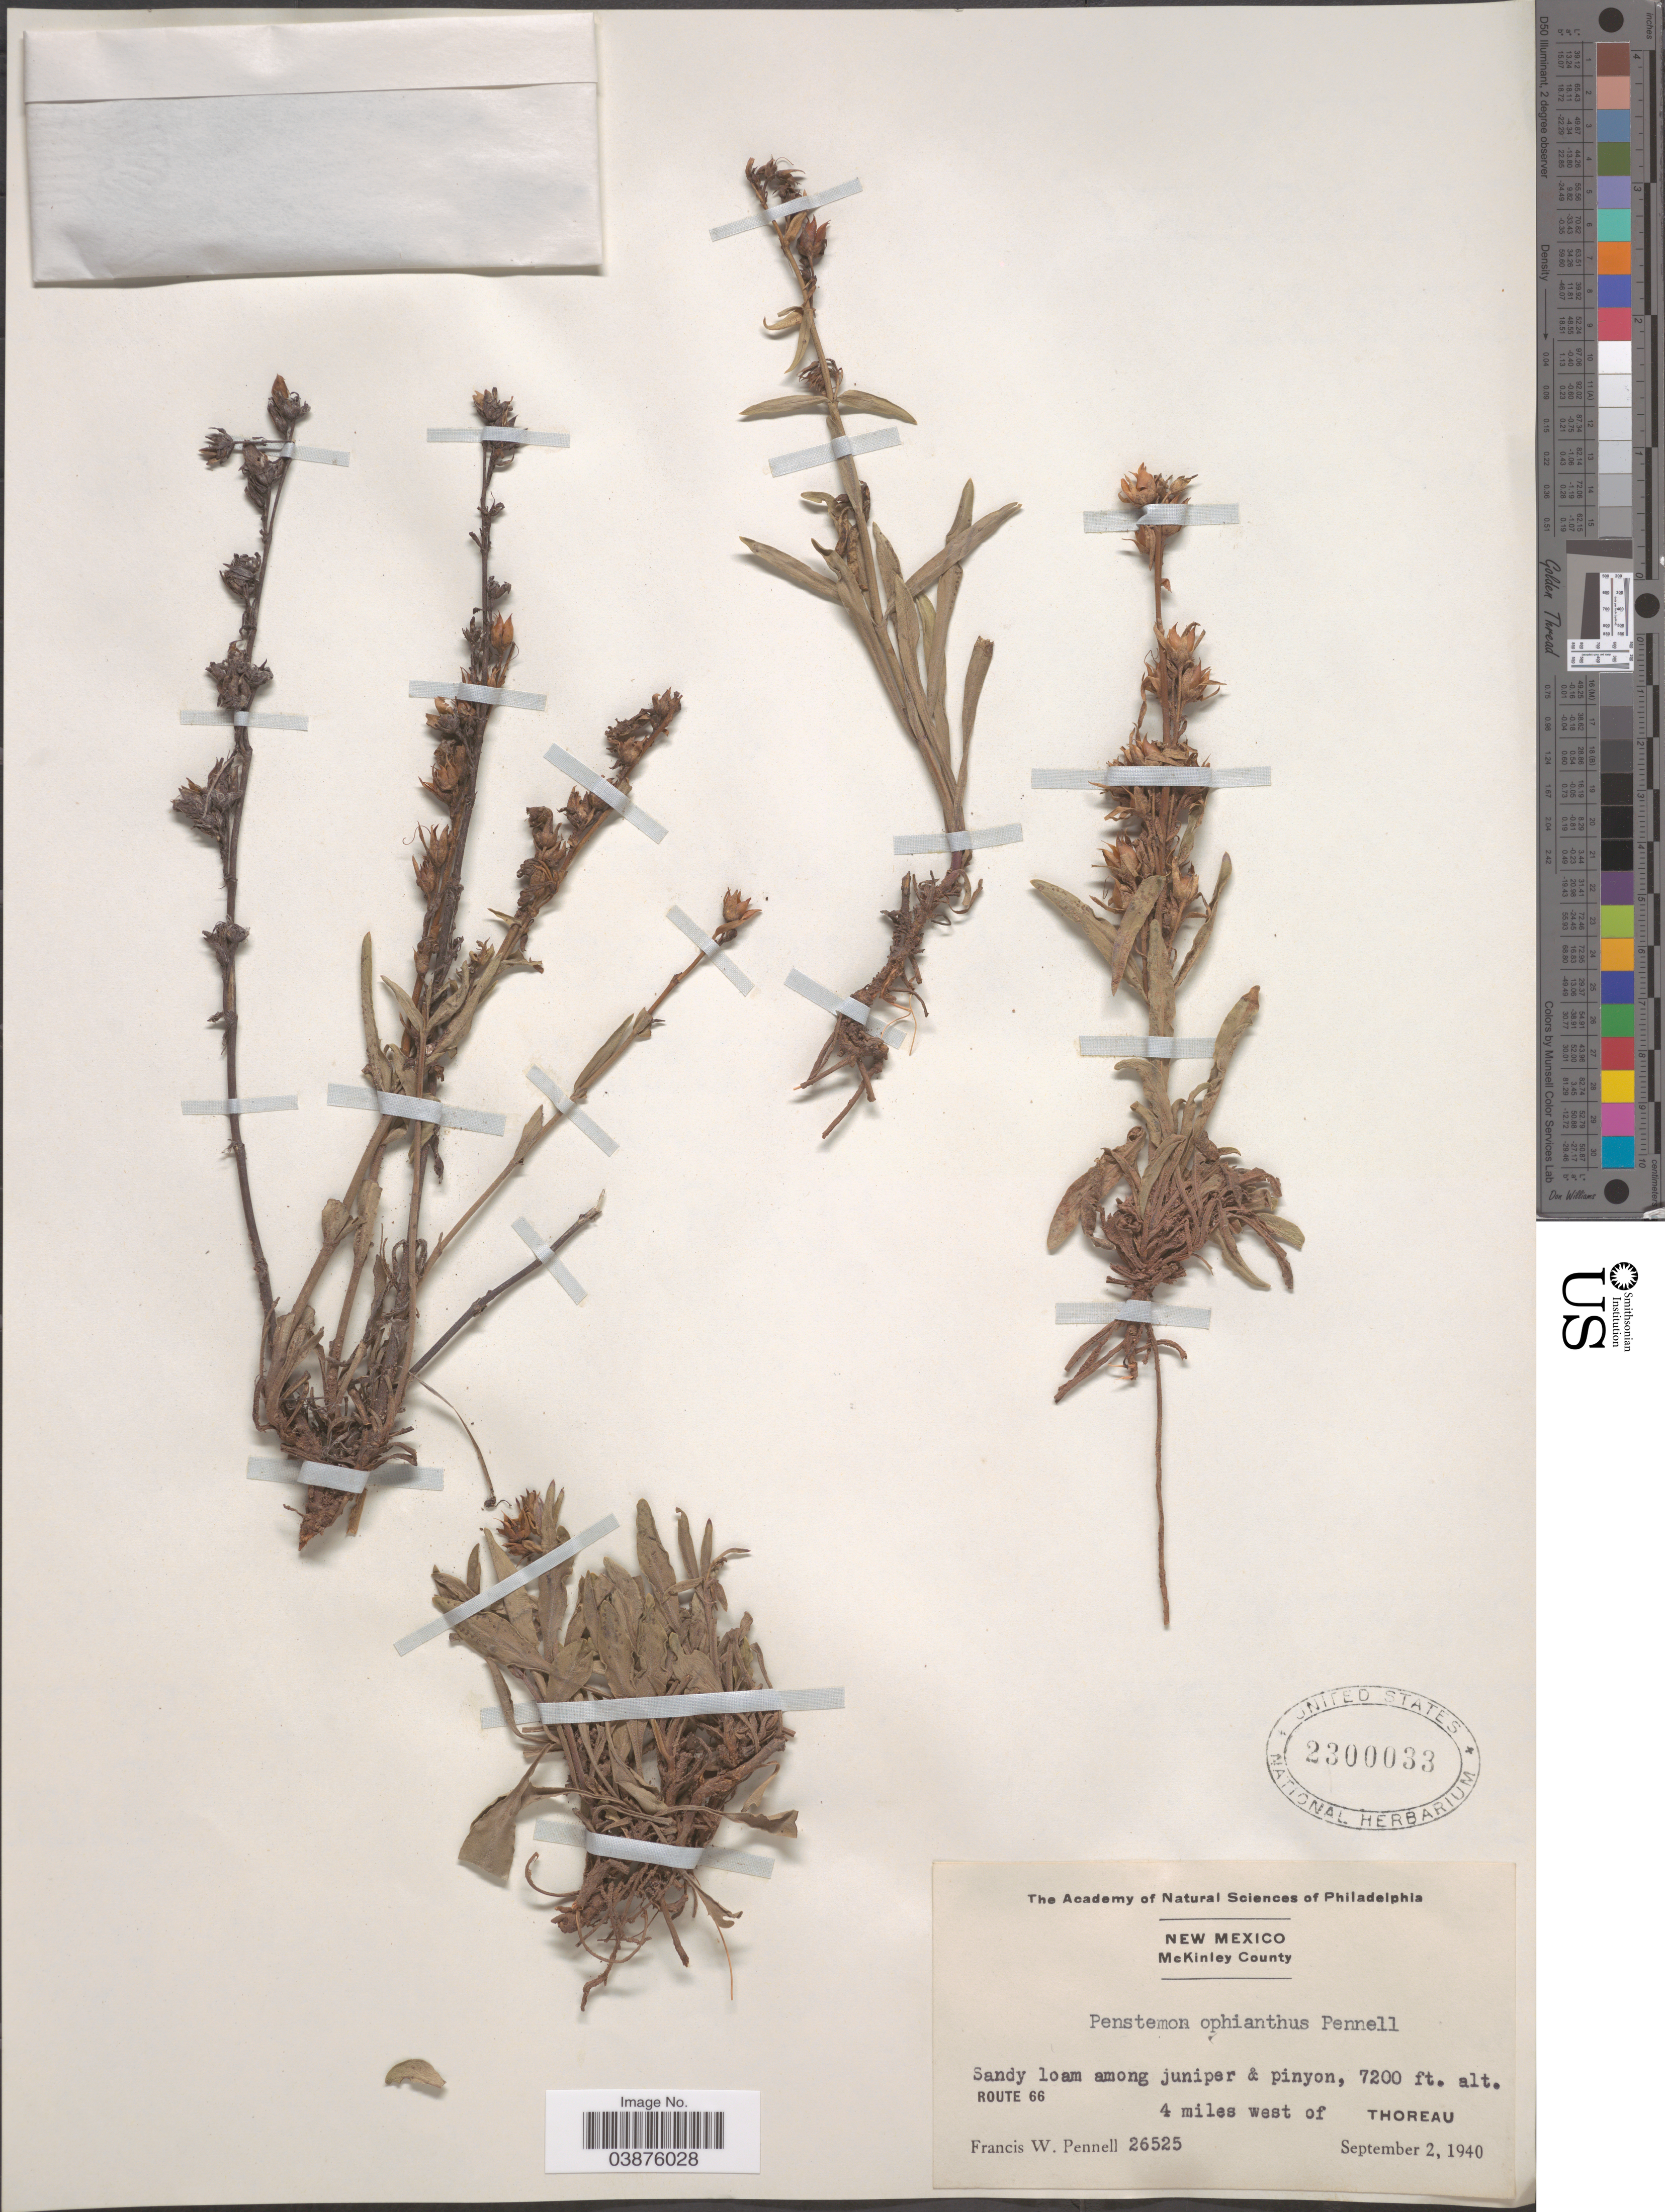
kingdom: Plantae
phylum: Tracheophyta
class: Magnoliopsida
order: Lamiales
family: Plantaginaceae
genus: Penstemon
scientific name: Penstemon jamesii subsp. ophianthus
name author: (Pennell) D.D. Keck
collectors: F. W. Pennell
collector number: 26525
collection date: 1940-09-02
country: United States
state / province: New Mexico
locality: McKinley County. Among juniper & pinyon. Route 66, 4 miles west of Thoreau.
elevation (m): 2195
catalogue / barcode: US 2300033